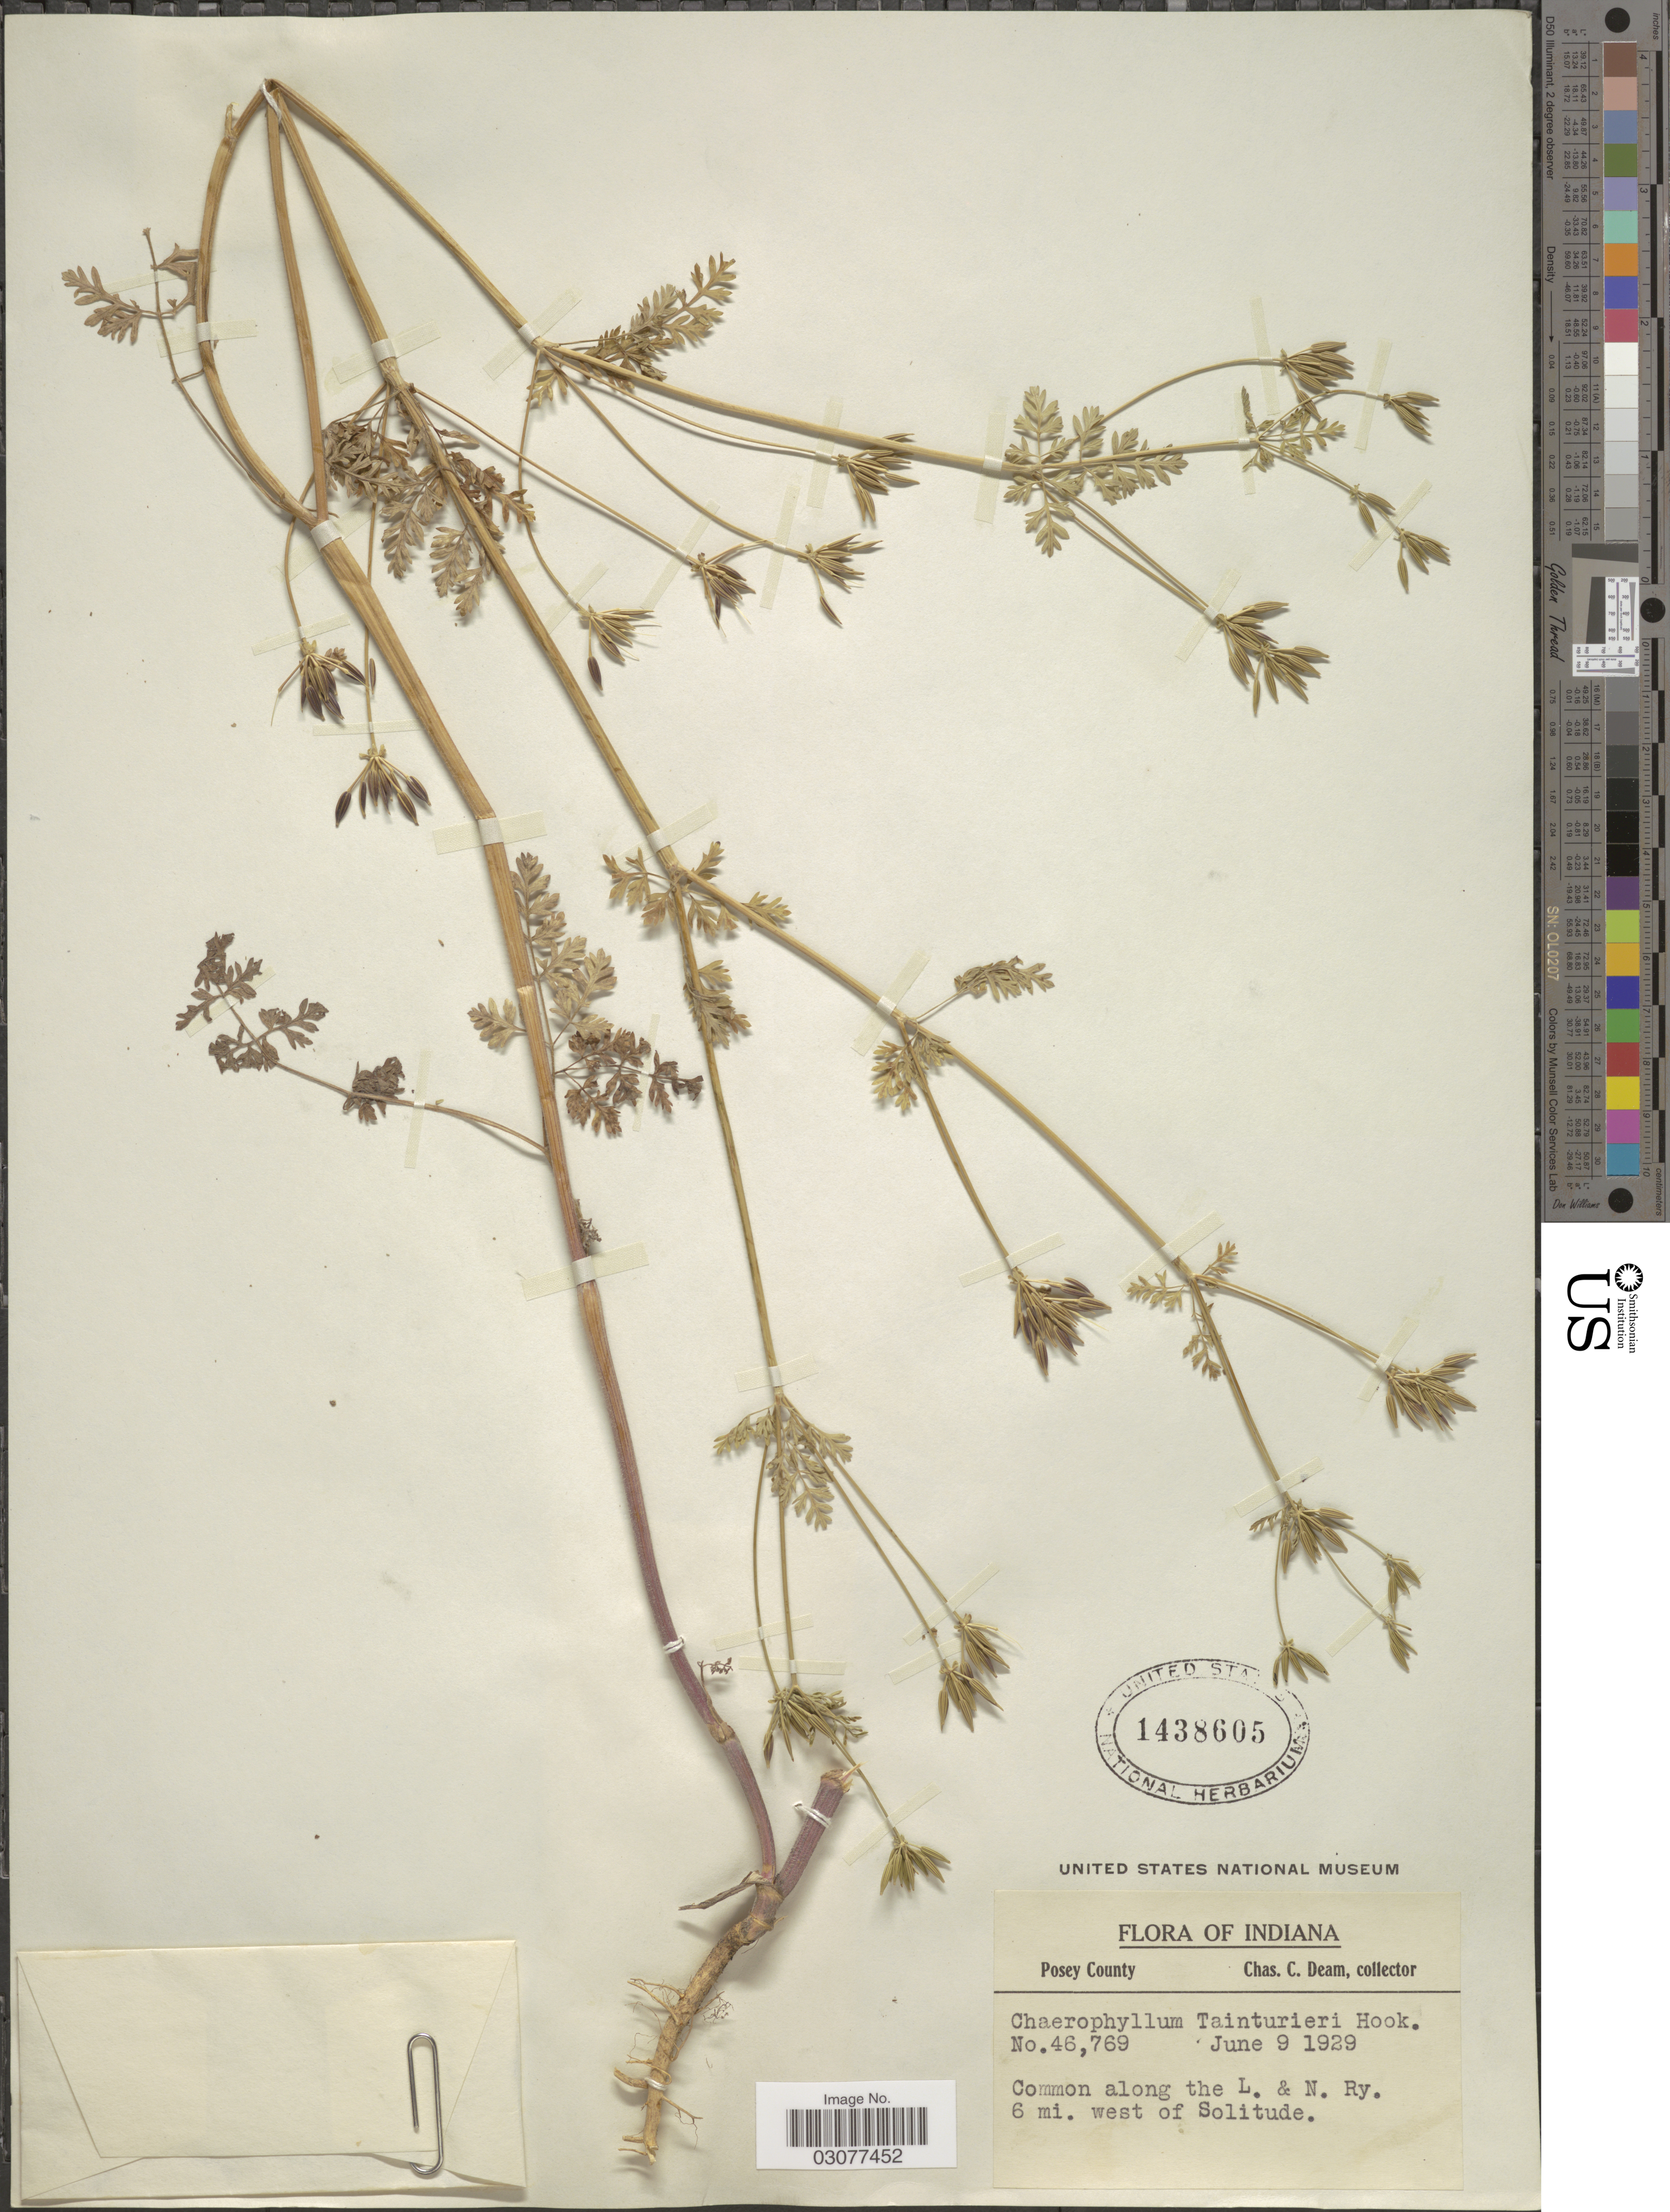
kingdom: Plantae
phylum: Tracheophyta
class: Magnoliopsida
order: Apiales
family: Apiaceae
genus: Chaerophyllum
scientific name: Chaerophyllum tainturieri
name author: Hook.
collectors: C. Deam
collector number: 46769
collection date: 1929-06-09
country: United States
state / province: Indiana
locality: Posey County, Common along the L. & N. Ry. 6 mi. west of Solitude.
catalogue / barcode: US 1438605